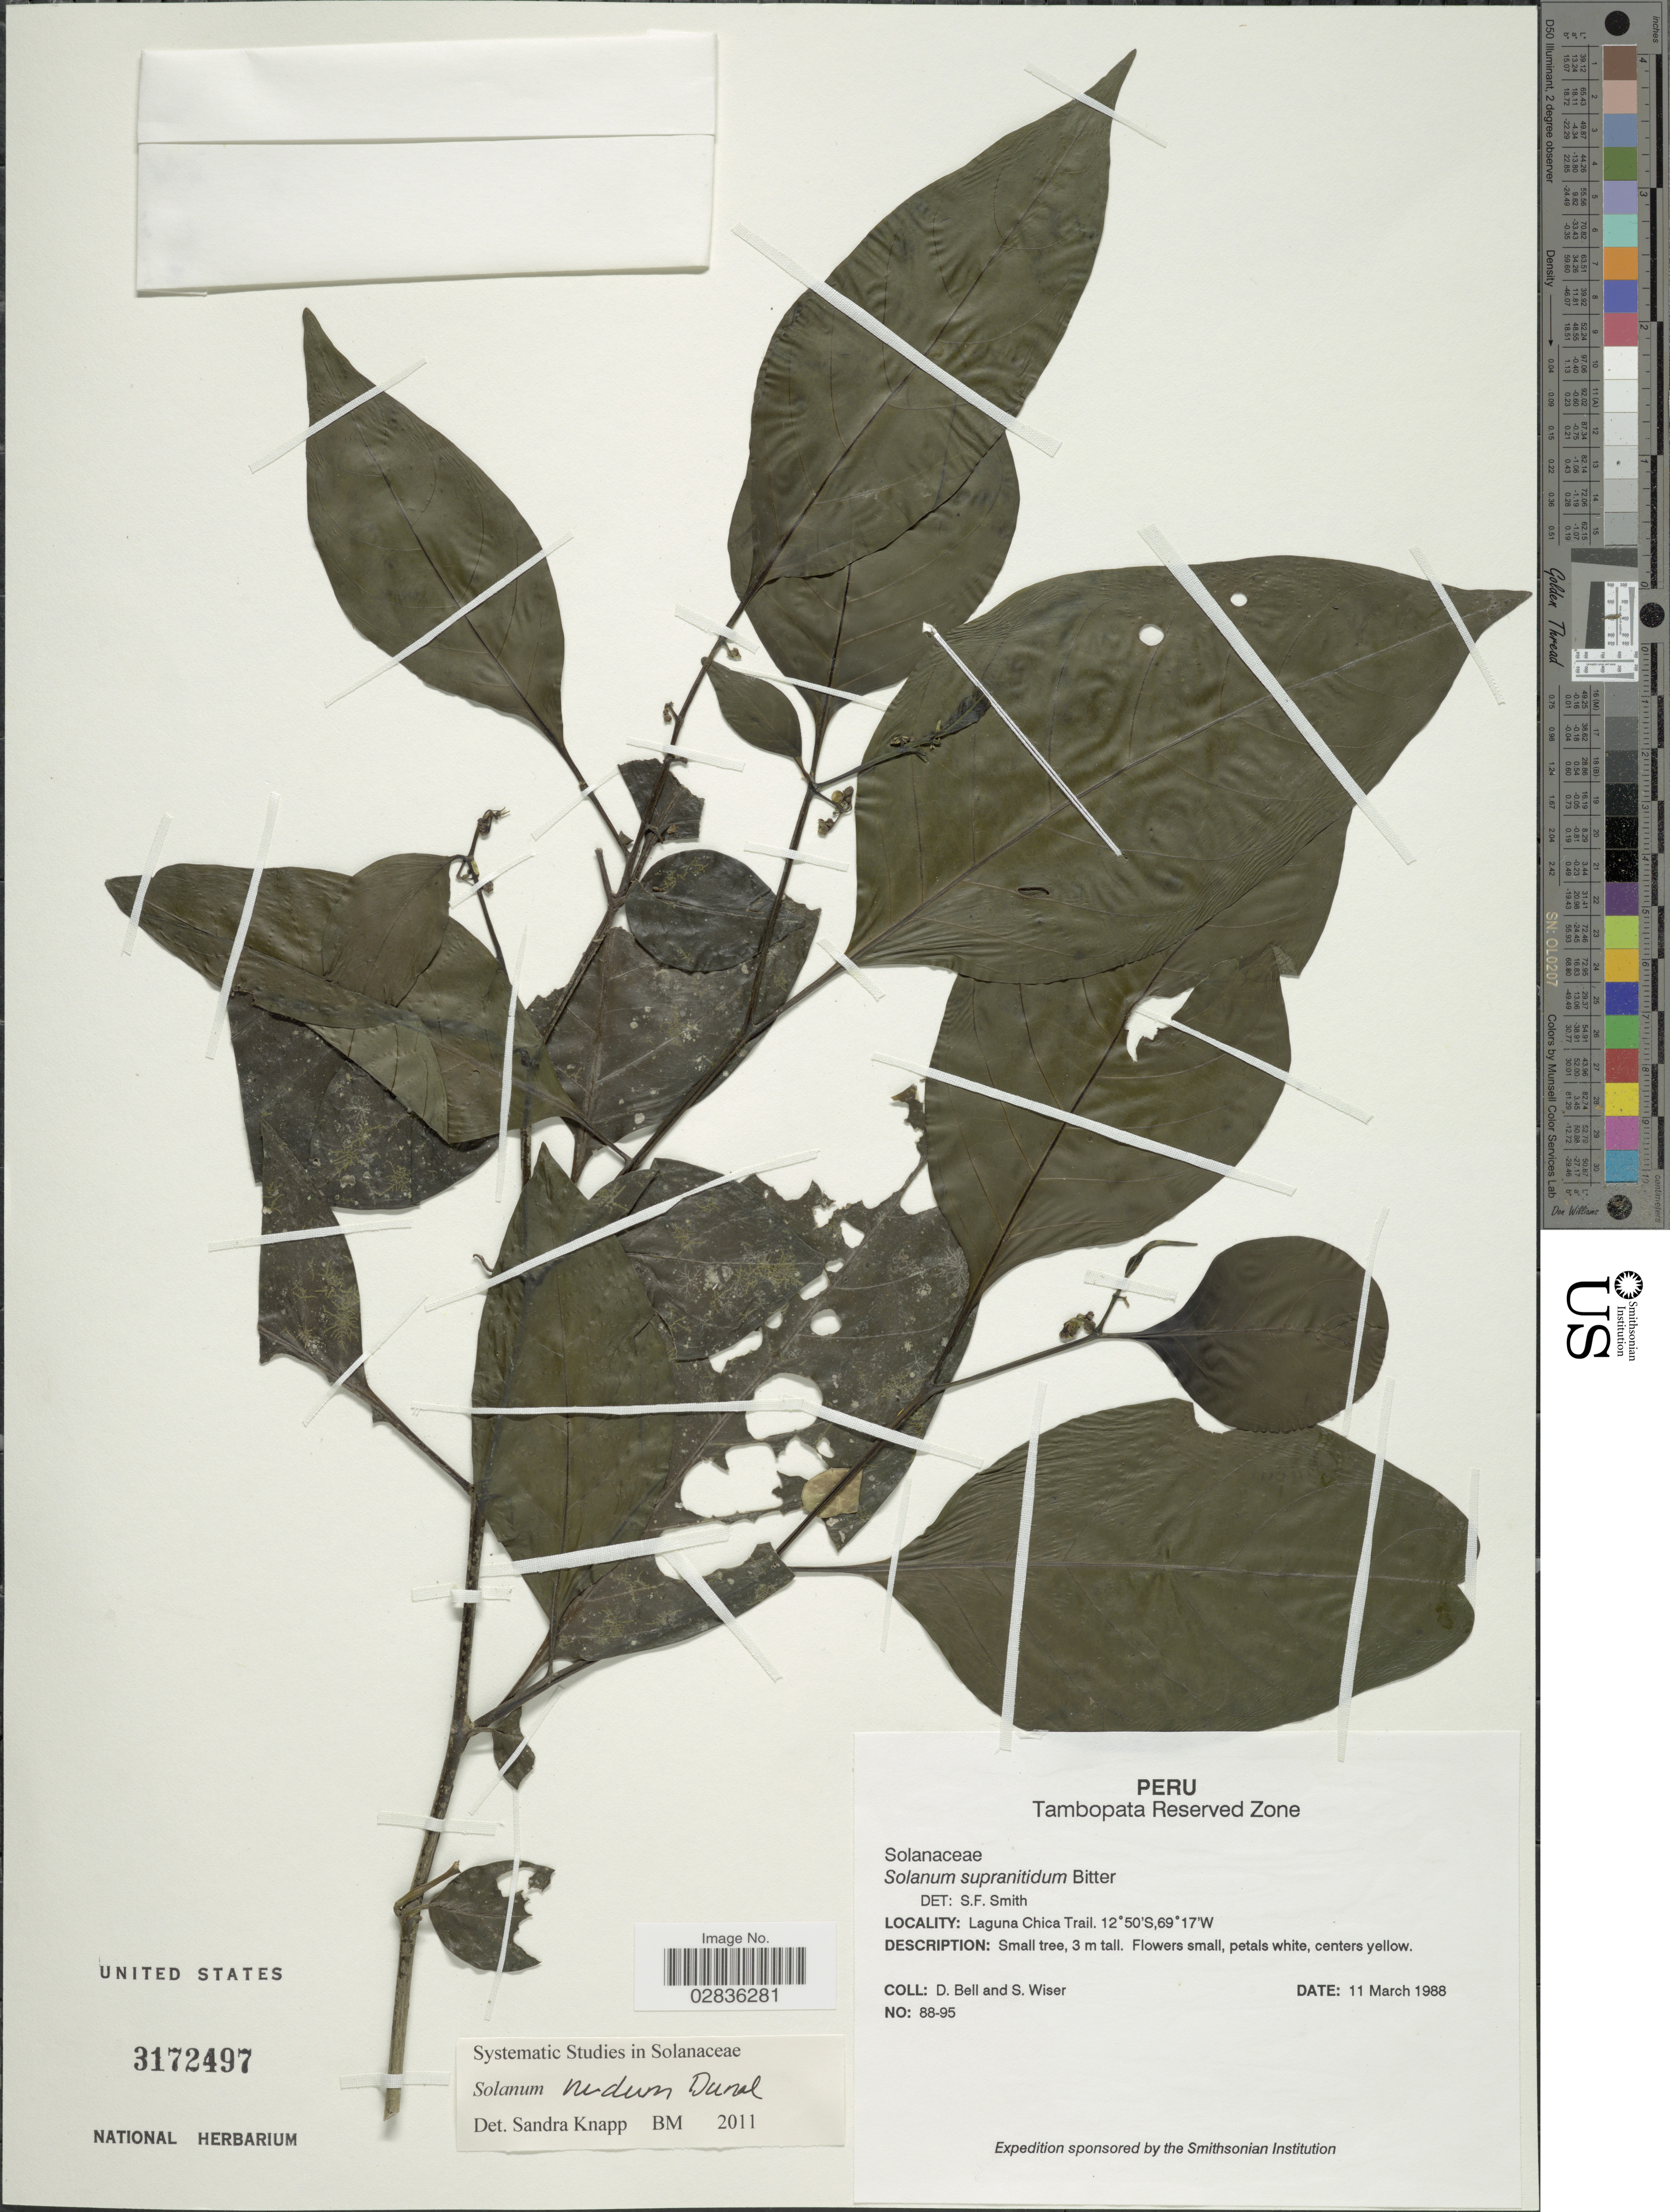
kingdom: Plantae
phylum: Tracheophyta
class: Magnoliopsida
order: Solanales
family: Solanaceae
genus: Solanum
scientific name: Solanum nudum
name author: Dunal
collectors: D. A. Bell & S. Wiser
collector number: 88-95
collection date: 1988-03-11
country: Peru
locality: Tambopata Reserved Zone. Laguna Chica Trail.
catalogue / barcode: US 3172497